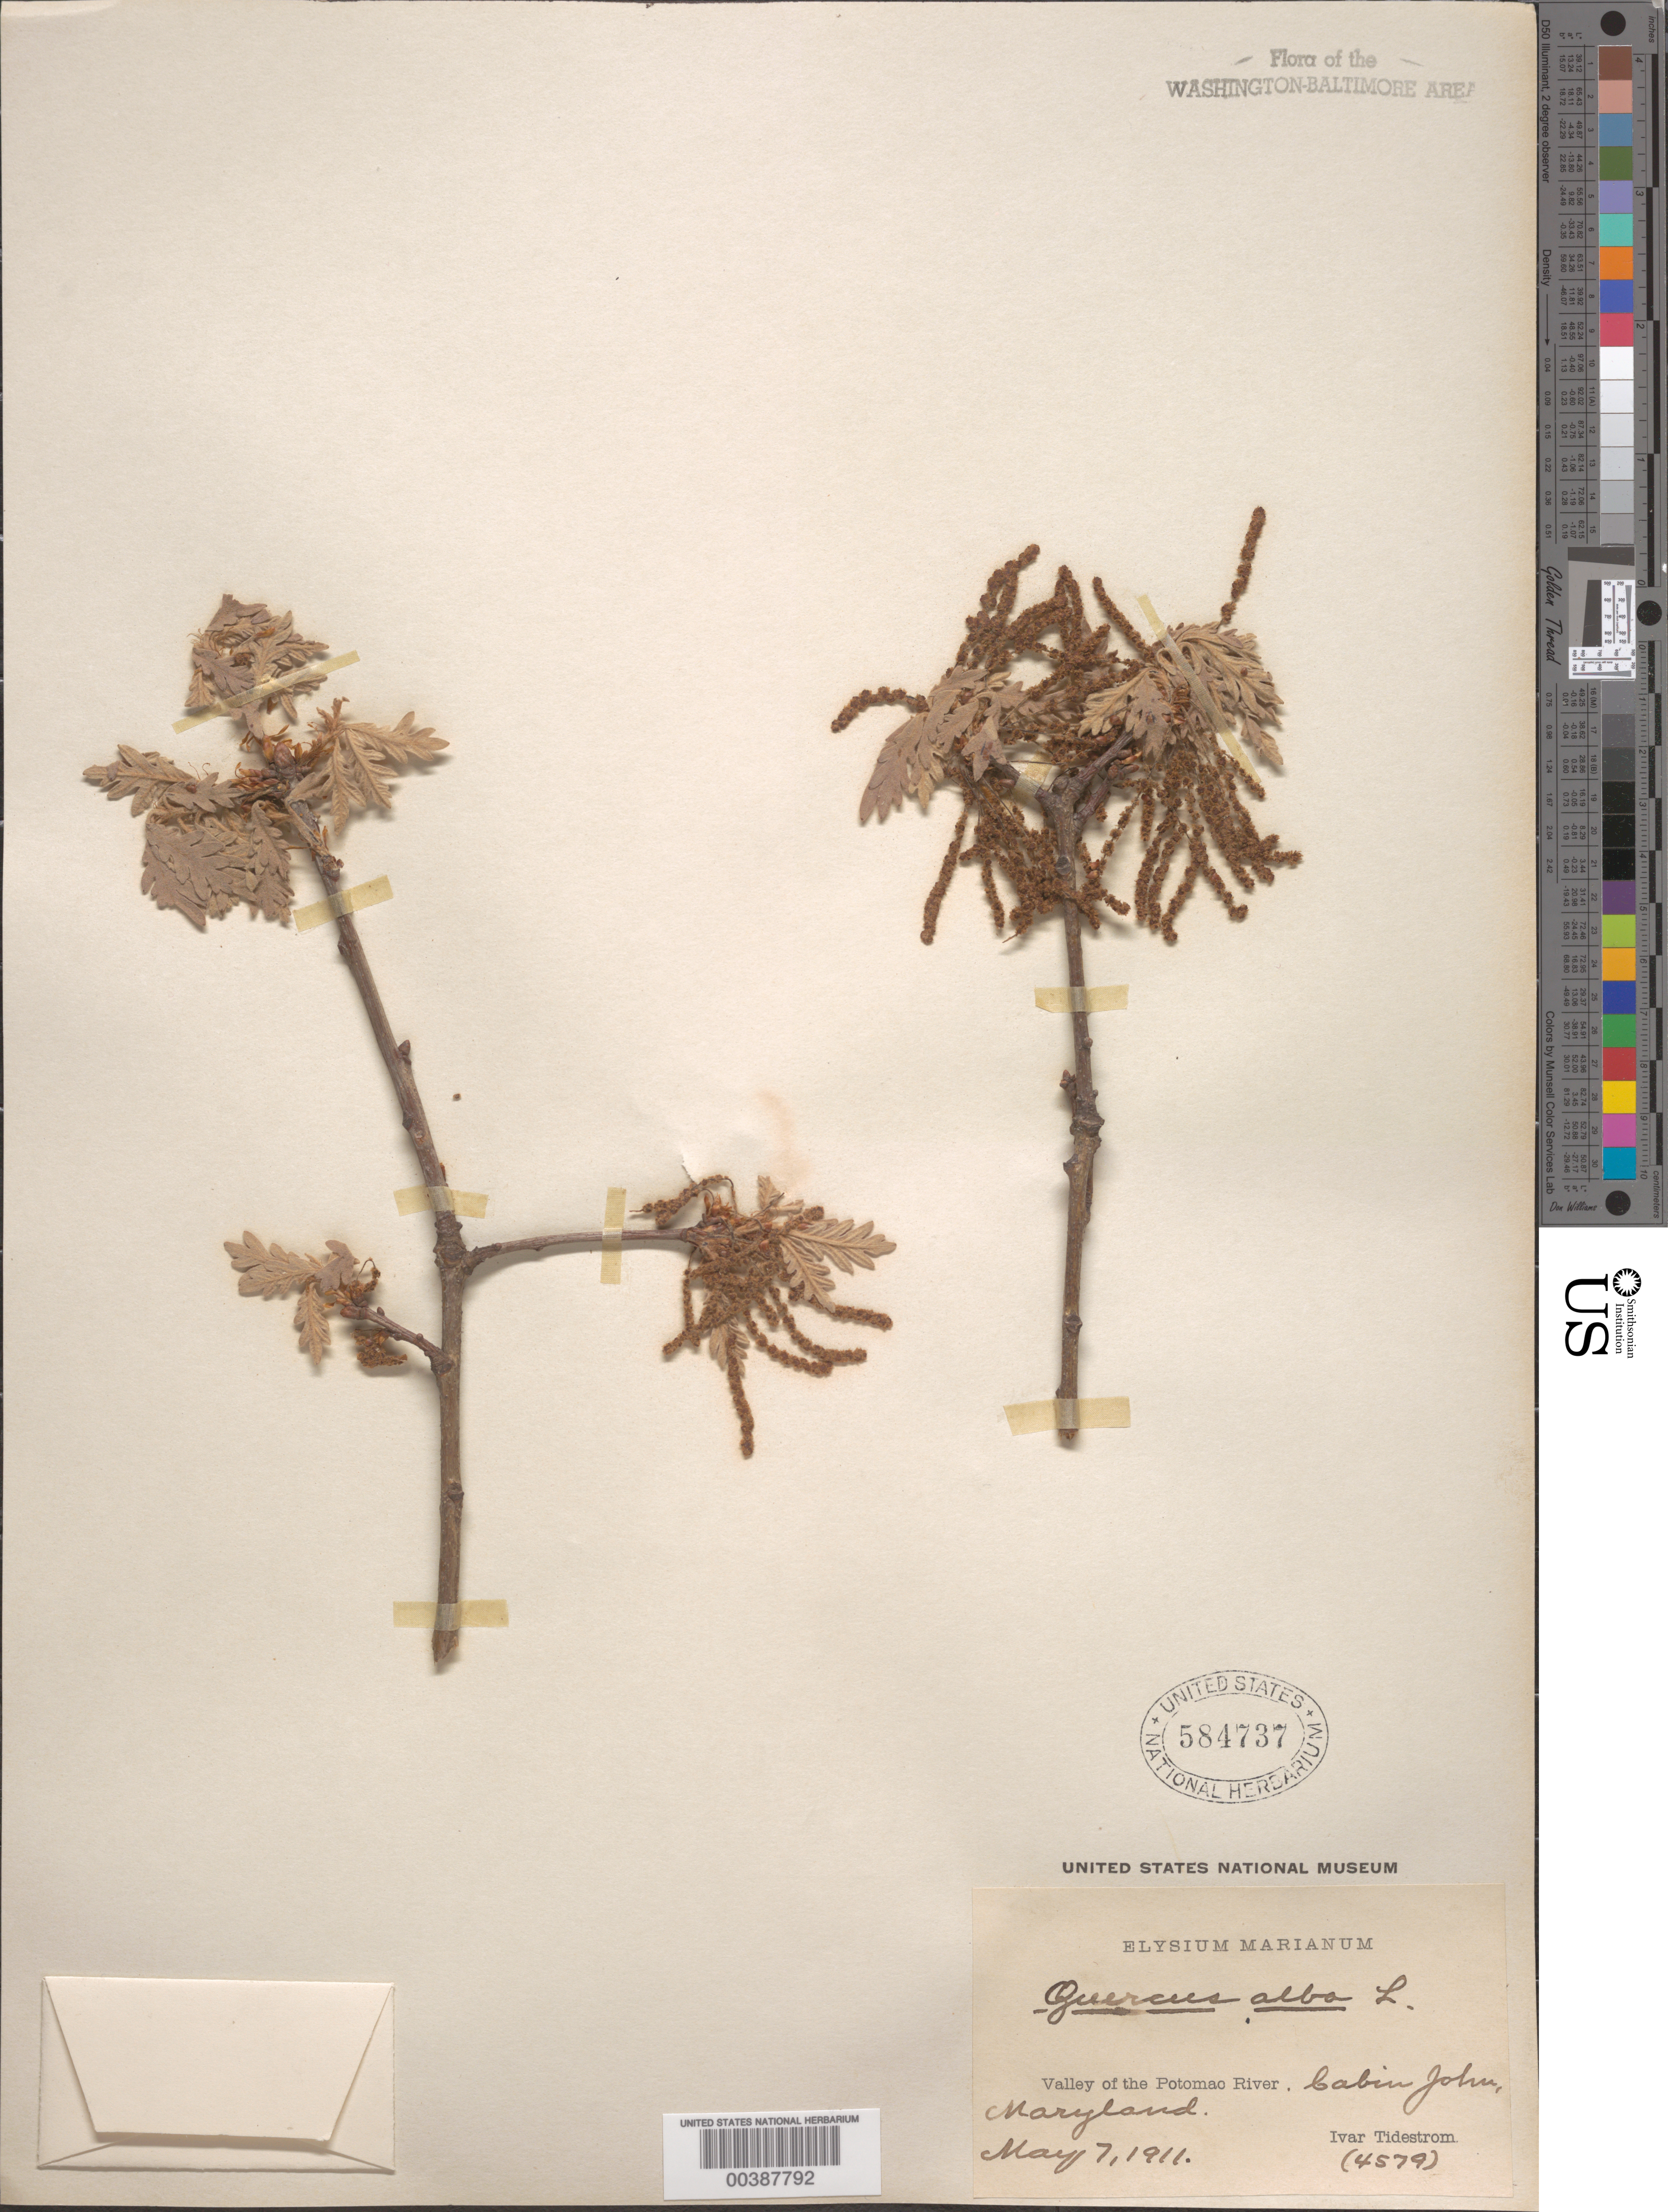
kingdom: Plantae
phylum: Tracheophyta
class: Magnoliopsida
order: Fagales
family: Fagaceae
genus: Quercus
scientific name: Quercus alba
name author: L.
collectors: I. F. Tidestrom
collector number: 4579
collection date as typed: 07 May 1911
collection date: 1911-05-07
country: United States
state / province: Maryland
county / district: Montgomery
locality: Cabin John C. & O. Canal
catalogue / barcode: US 584737